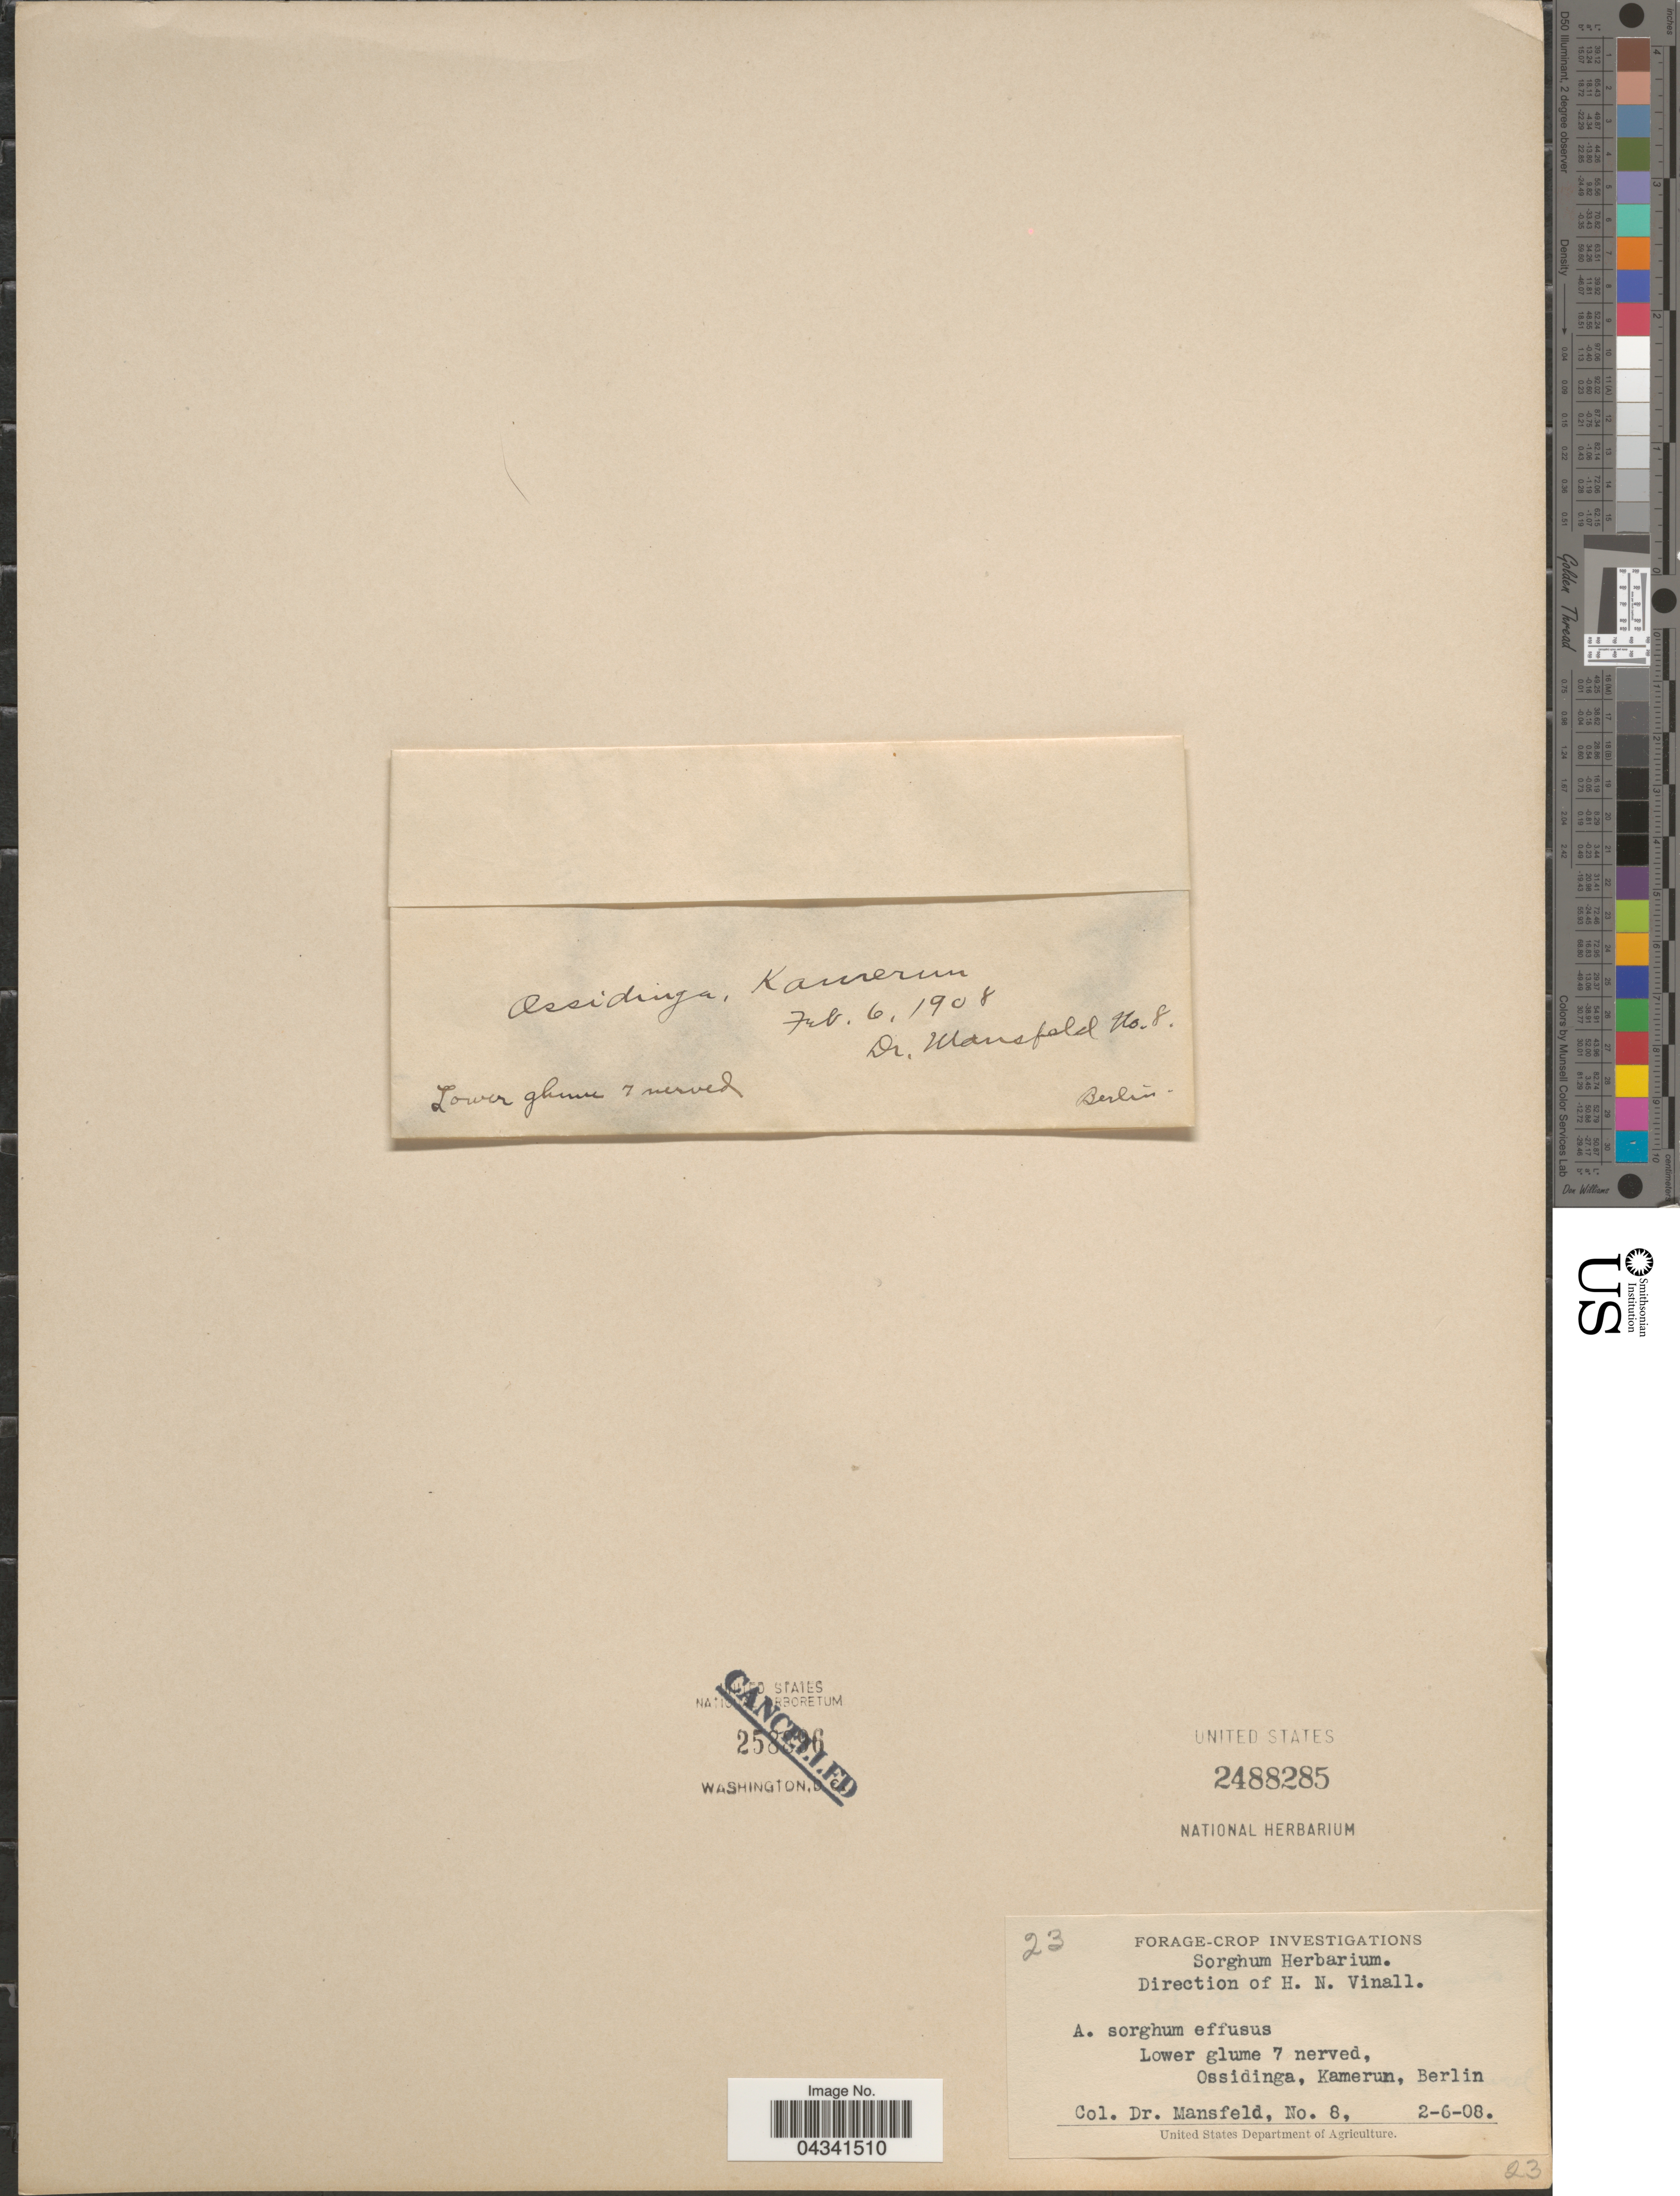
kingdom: Plantae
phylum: Tracheophyta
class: Liliopsida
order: Poales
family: Poaceae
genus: Sorghum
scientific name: Sorghum sp.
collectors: Mansfeld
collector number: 8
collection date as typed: Transcribed d/m/y: 2/6/8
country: Germany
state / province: Berlin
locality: Ossidinga, Kamerun, Berlin.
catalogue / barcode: US 2488285